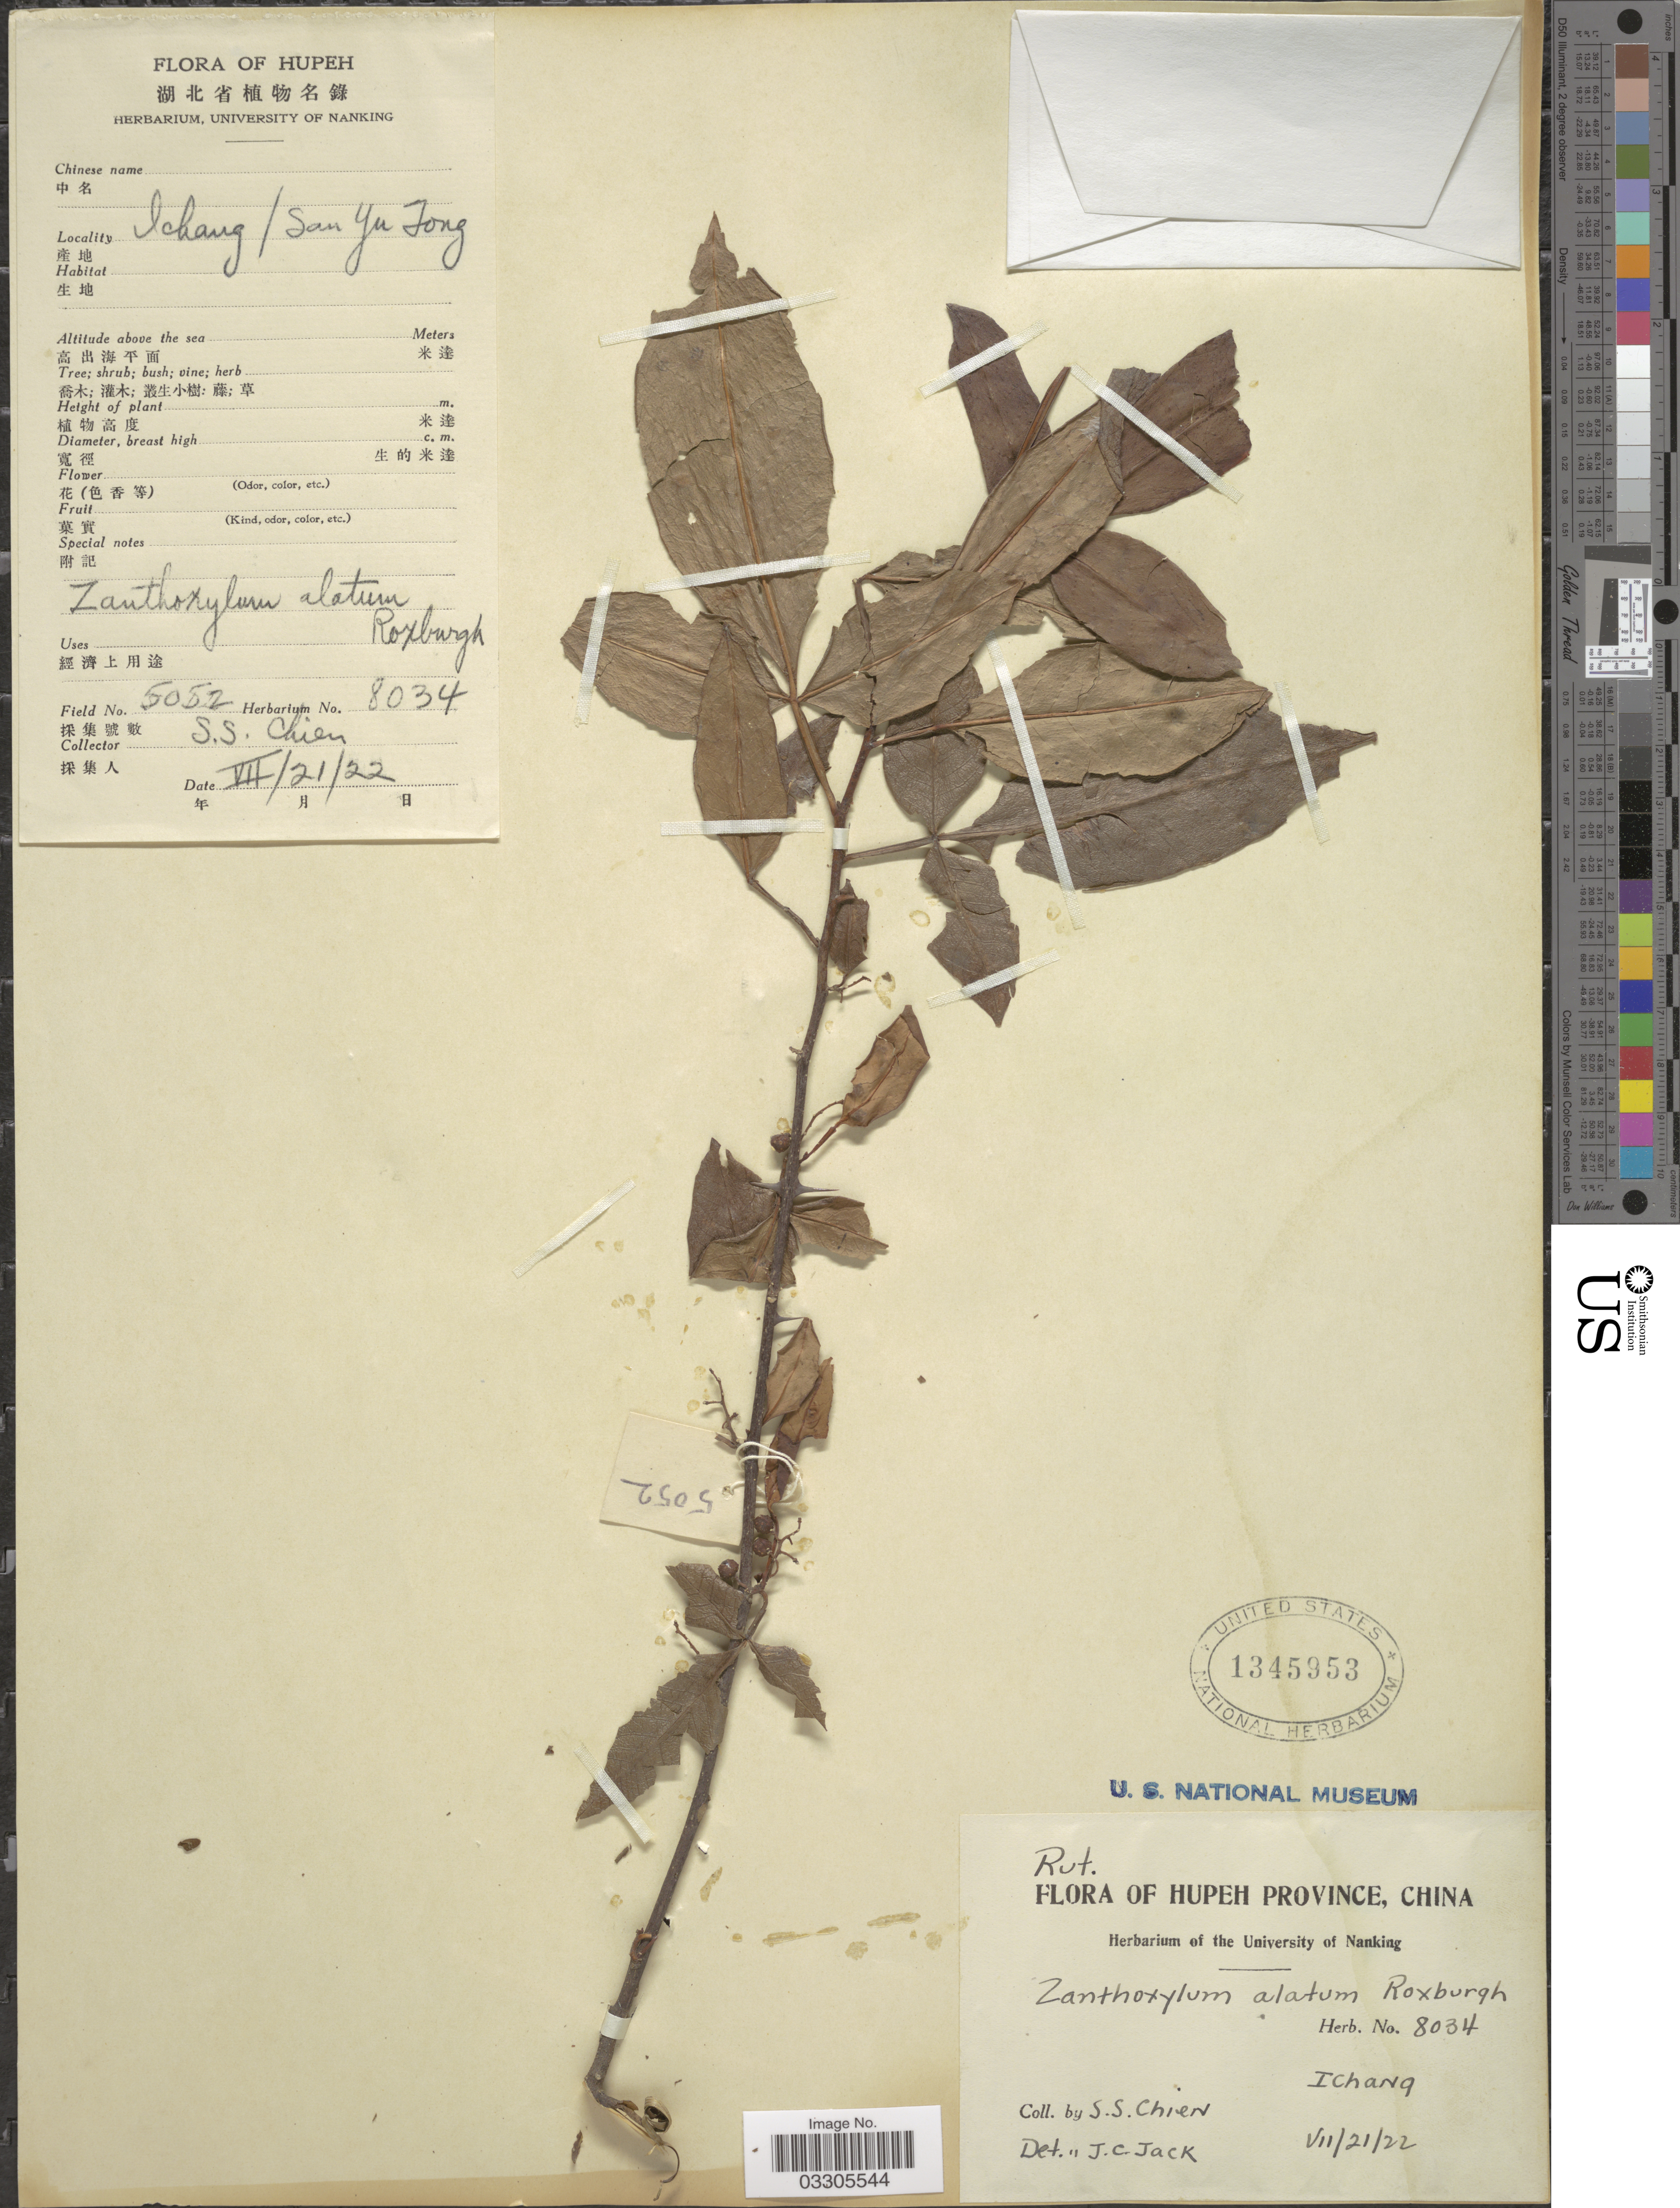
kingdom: Plantae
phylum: Tracheophyta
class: Magnoliopsida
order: Sapindales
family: Rutaceae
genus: Zanthoxylum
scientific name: Zanthoxylum armatum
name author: DC.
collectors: S. Chien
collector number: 8034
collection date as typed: Transcribed d/m/y: 21/7/22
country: China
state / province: Hubei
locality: Hupeh Province, Ichang/ San Yu Tong [interpreted].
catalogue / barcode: US 1345953